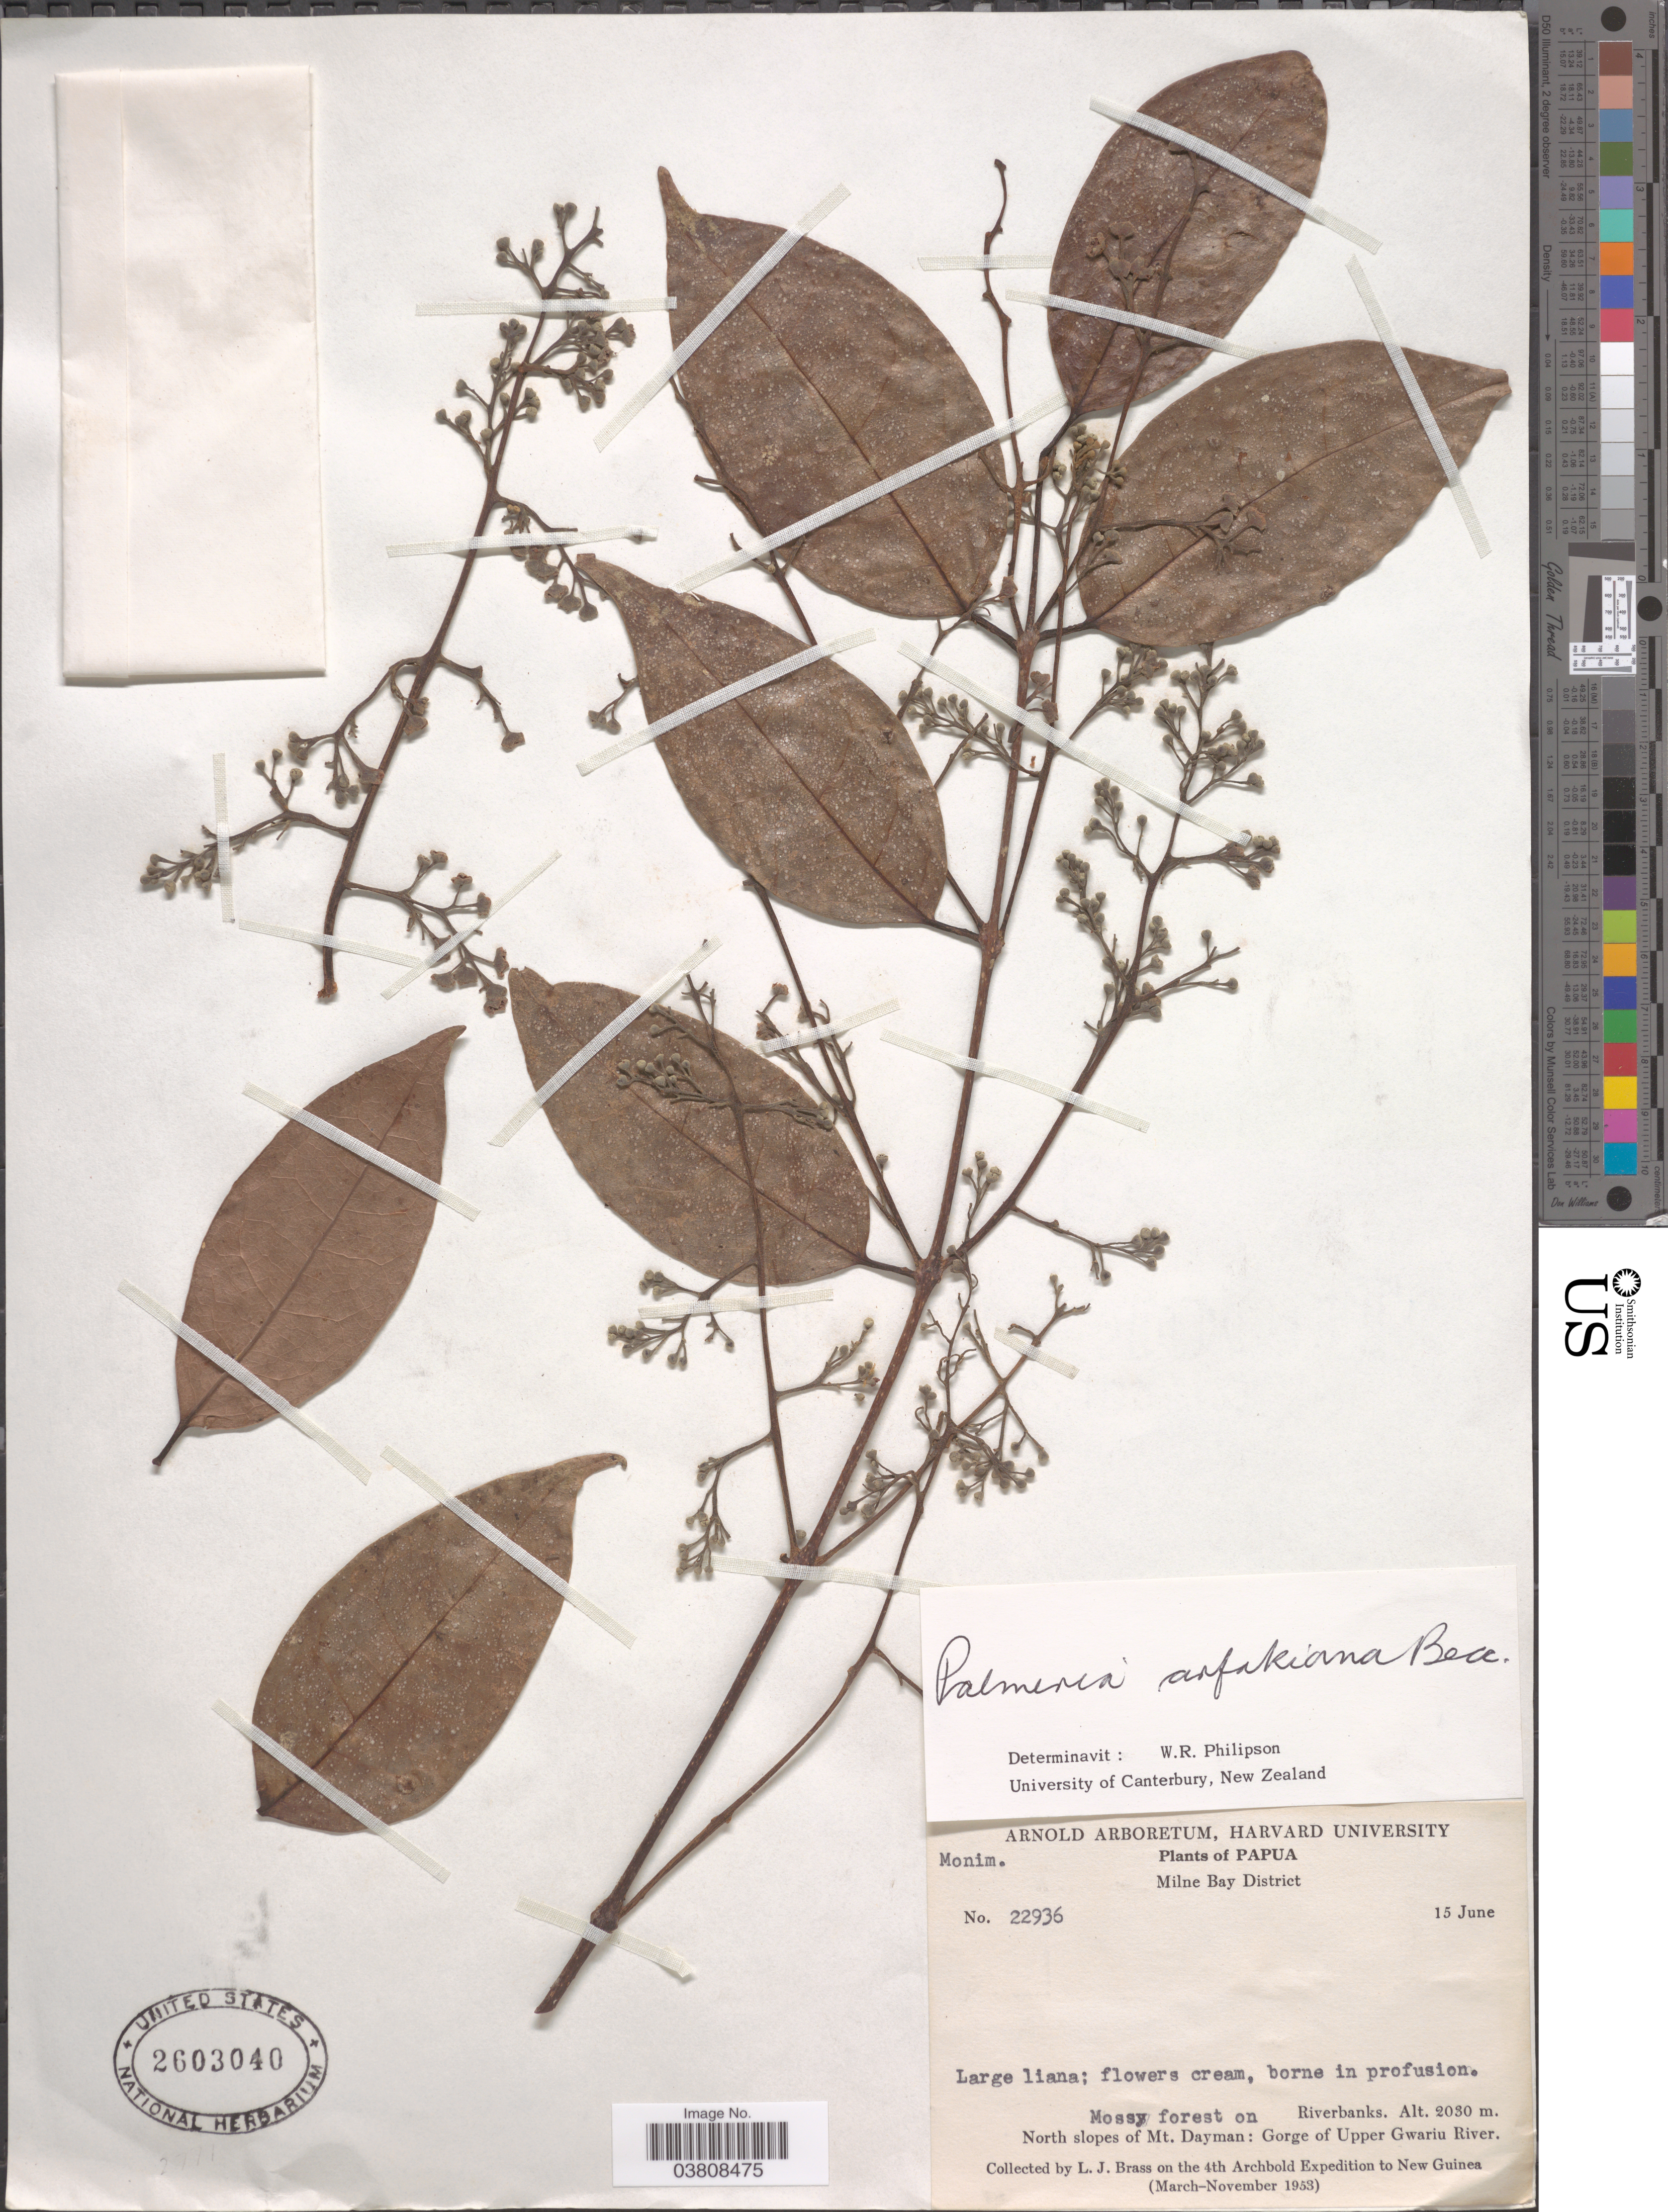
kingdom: Plantae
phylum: Tracheophyta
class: Magnoliopsida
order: Laurales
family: Monimiaceae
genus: Palmeria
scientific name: Palmeria arfakiana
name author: Becc. & A.C. Sm.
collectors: L. J. Brass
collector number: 22936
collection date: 1953-06-15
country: Papua New Guinea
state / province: Milne Bay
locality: Papua. Milne Bay District. Mossy forest on riverbanks. North slopes of Mt. Dayman: Gorge of Upper Gwariu River. New Guinea.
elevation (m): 2030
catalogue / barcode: US 2603040